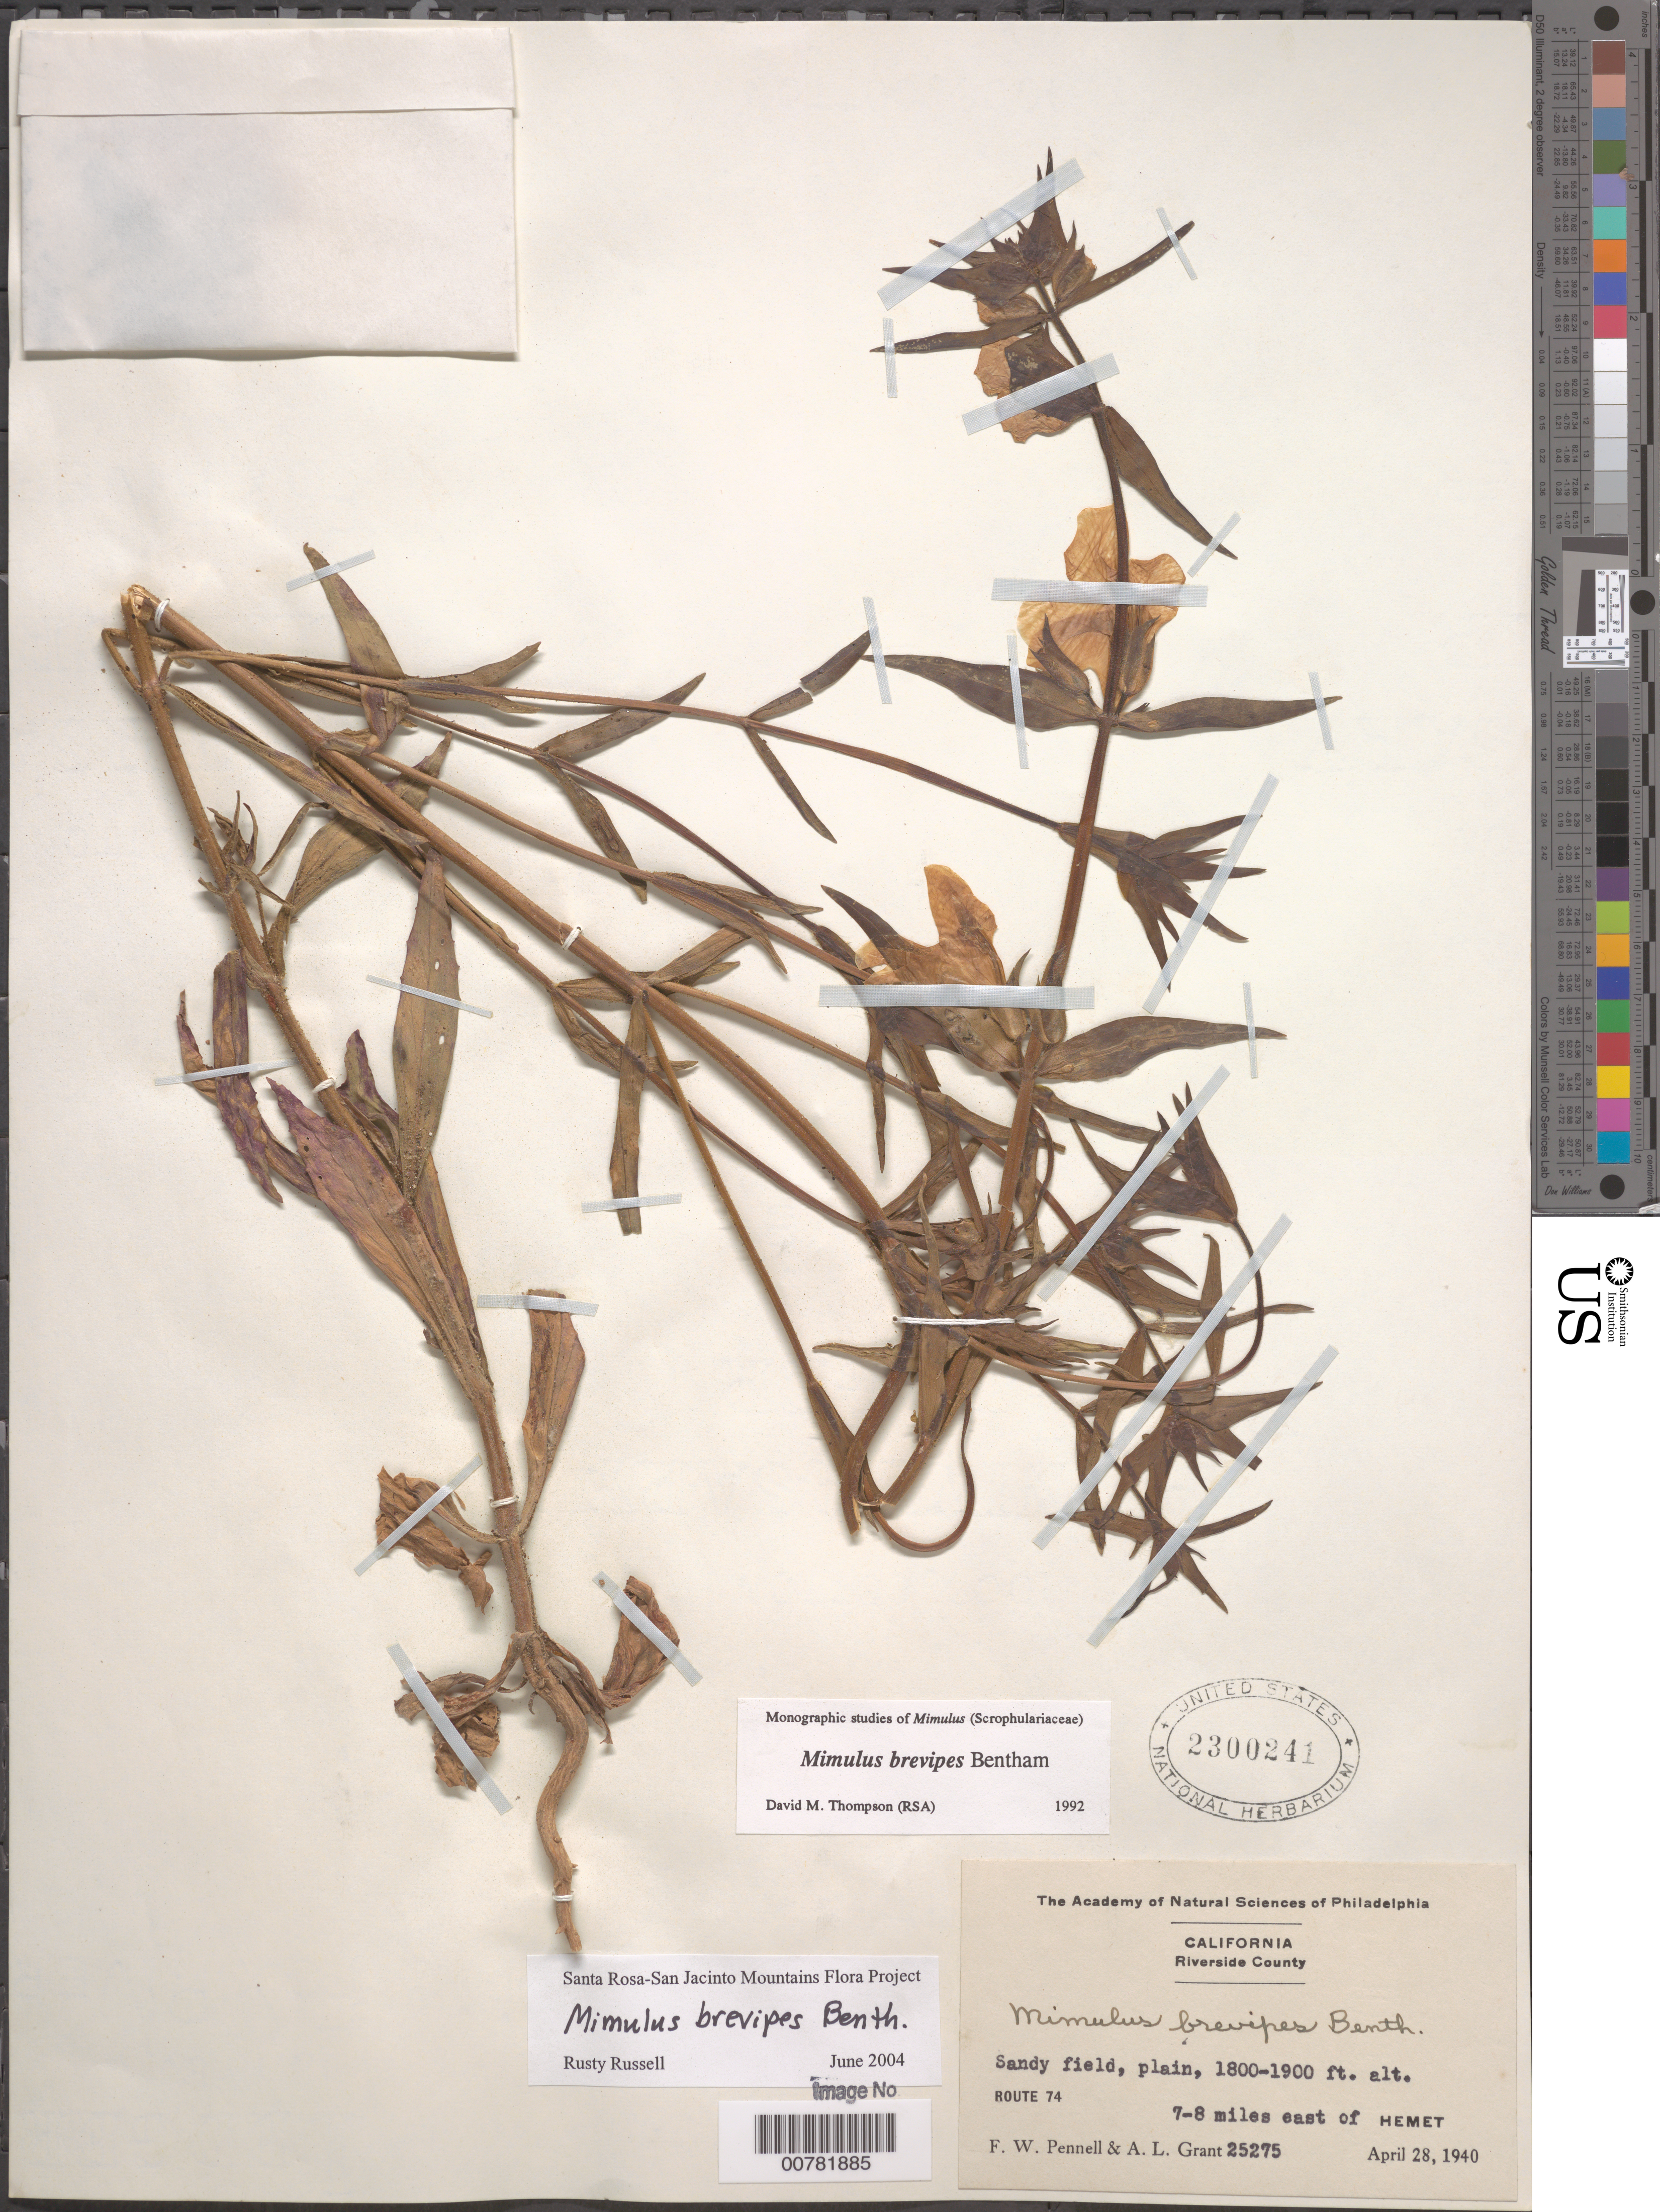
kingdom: Plantae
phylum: Tracheophyta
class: Magnoliopsida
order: Lamiales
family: Phrymaceae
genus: Mimulus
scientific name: Mimulus brevipes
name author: Benth.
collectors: F. W. Pennell & A. L. Grant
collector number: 25275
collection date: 1940-04-28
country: United States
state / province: California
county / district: Riverside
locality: Riverside County. Route 74. 7-8 miles east of Hemet.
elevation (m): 549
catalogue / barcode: US 2300241